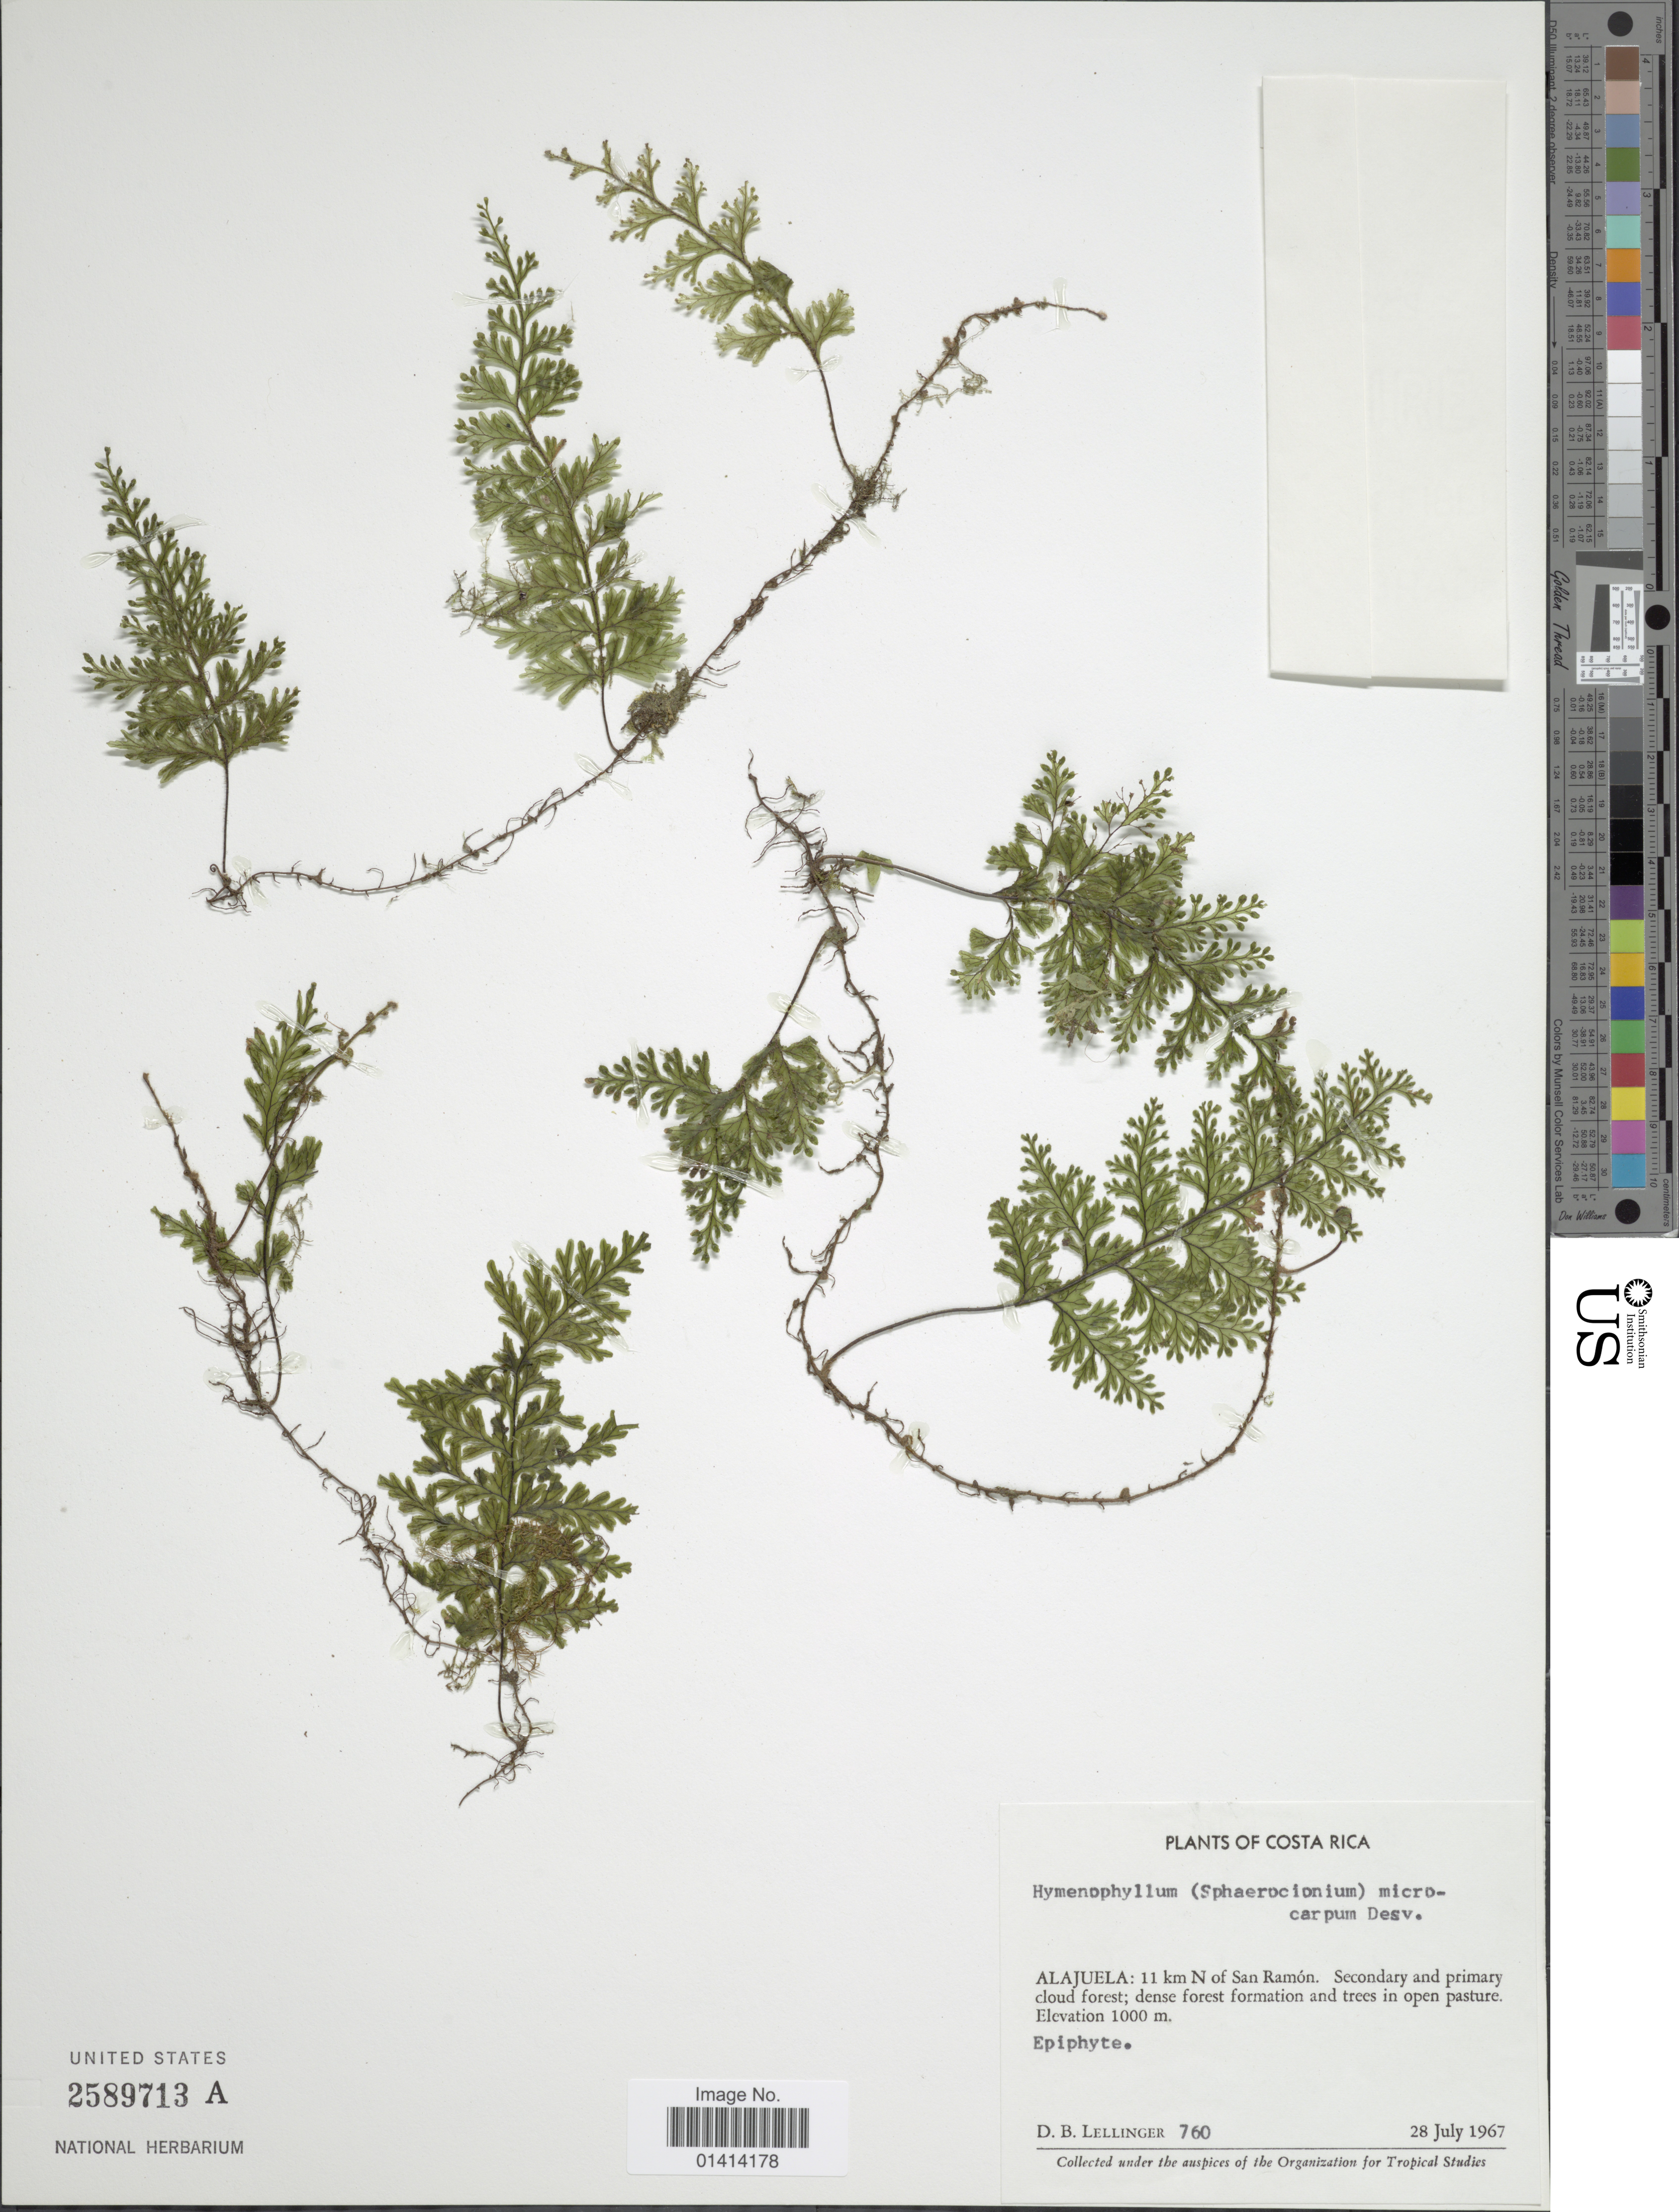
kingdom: Plantae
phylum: Tracheophyta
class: Polypodiopsida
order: Hymenophyllales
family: Hymenophyllaceae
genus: Hymenophyllum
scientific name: Hymenophyllum microcarpum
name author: (Desv.) Lellinger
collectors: D. B. Lellinger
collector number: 760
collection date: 1967-07-28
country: Costa Rica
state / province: Alajuela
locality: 11 km N of San Ramon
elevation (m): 1000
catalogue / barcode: US 2589713A